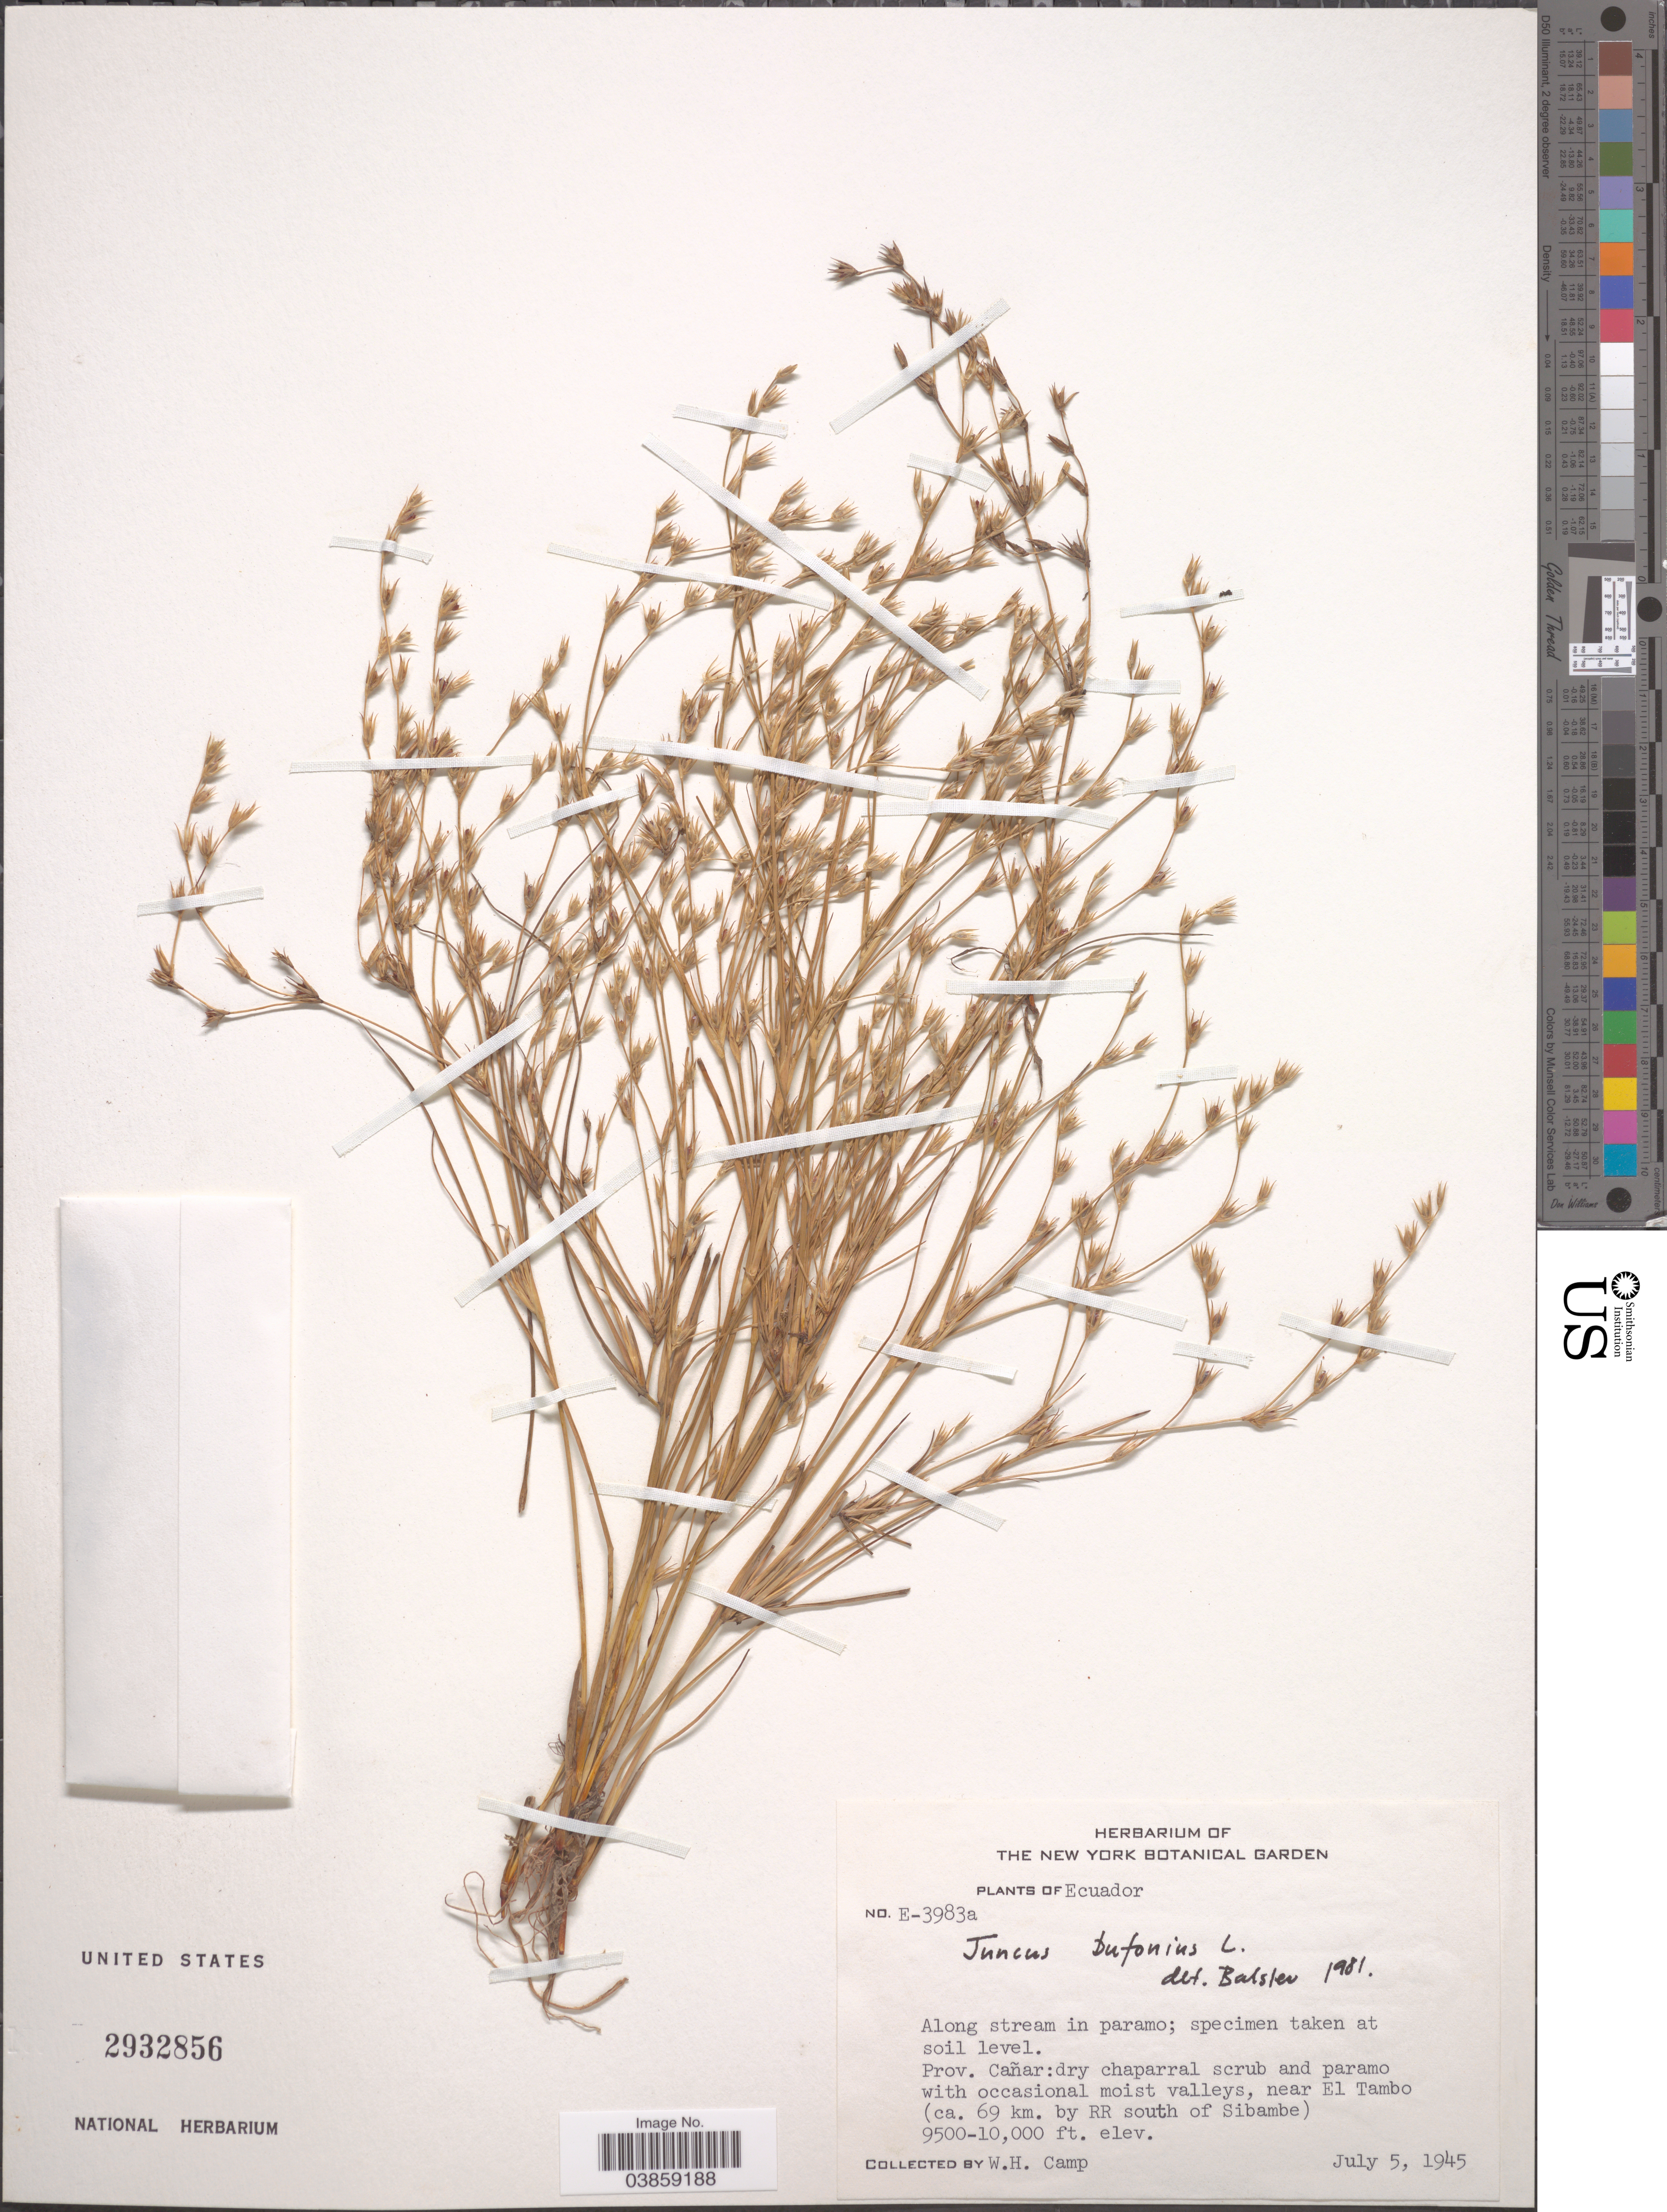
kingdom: Plantae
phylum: Tracheophyta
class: Liliopsida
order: Poales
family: Juncaceae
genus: Juncus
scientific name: Juncus bufonius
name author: L.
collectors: W. H. Camp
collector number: E-3983a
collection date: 1945-07-05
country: Ecuador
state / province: Cañar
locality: Near El Tambo (ca. 69 km. by RR south of Sibambe).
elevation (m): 2896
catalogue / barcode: US 2932856